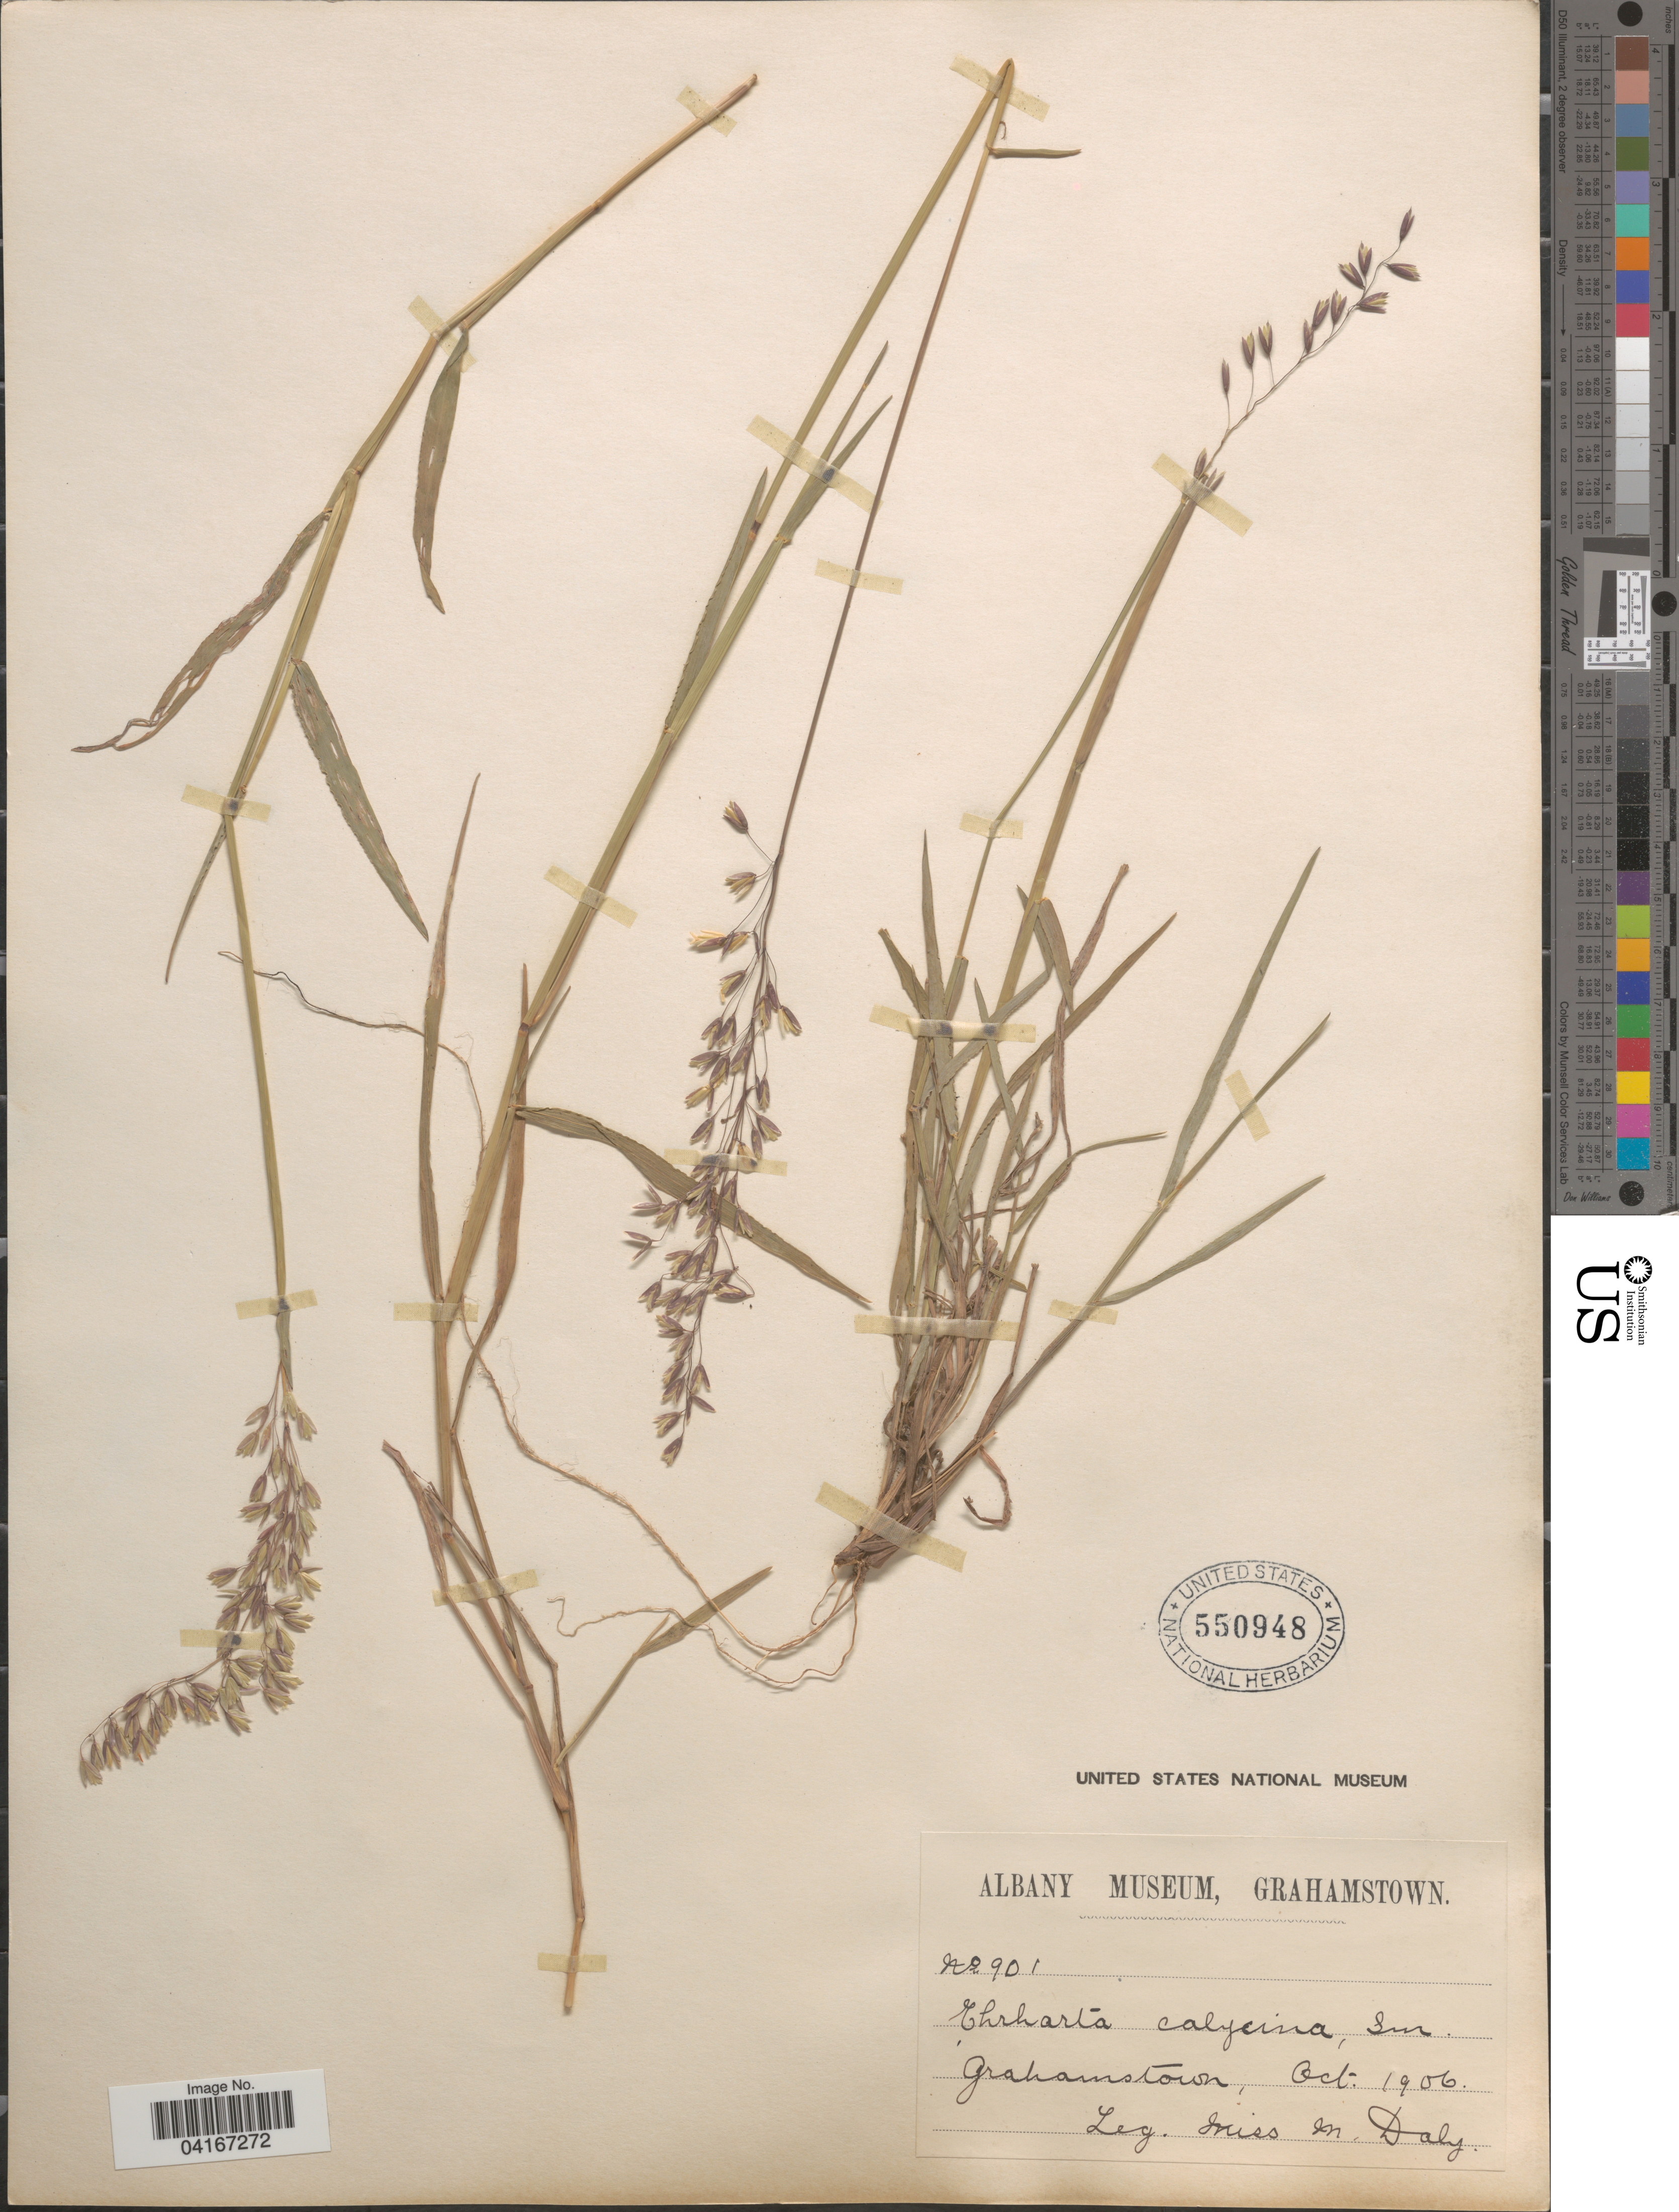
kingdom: Plantae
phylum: Tracheophyta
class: Liliopsida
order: Poales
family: Poaceae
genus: Ehrharta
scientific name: Ehrharta calycina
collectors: M. Daly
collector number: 901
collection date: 1906-10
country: South Africa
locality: Grahamstown.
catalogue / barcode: US 550948